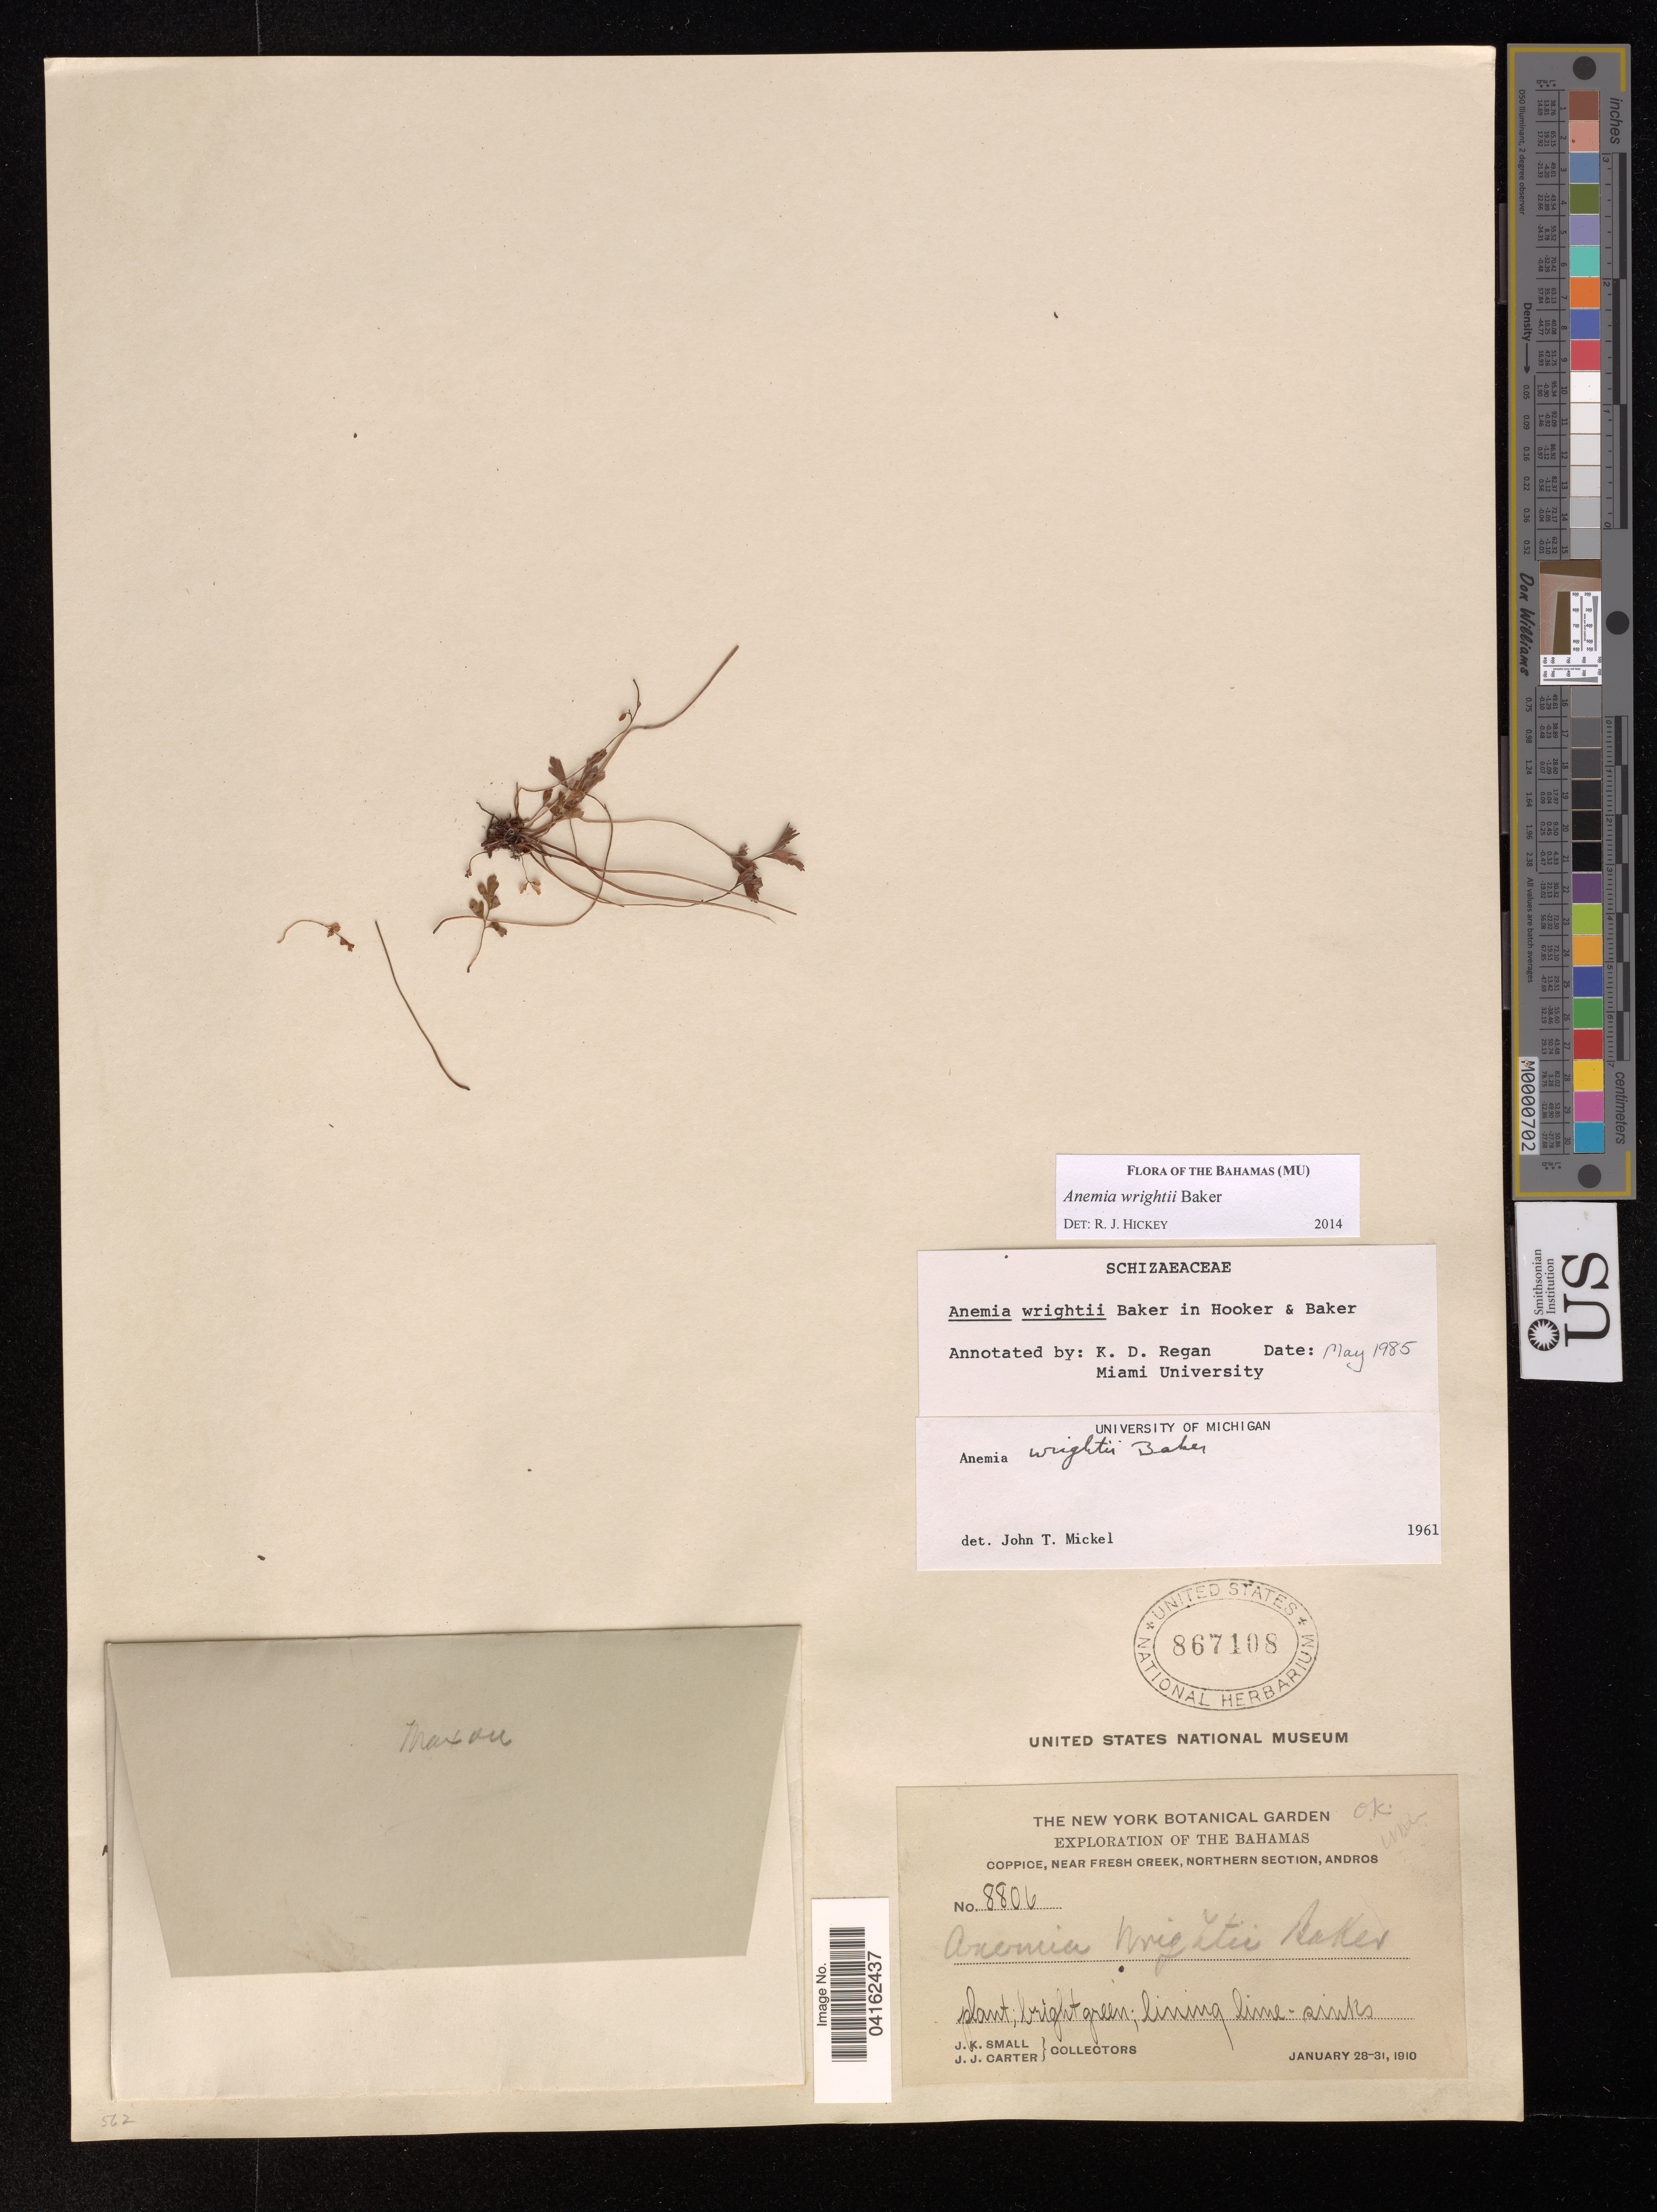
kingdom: Plantae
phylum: Tracheophyta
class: Polypodiopsida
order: Schizaeales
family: Anemiaceae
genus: Anemia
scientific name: Anemia wrightii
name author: Baker in Hook. & Baker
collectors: J. K. Small & J. Carter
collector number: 8806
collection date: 1910-01-28/1910-01-31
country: Bahamas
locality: Coppice, near Fresh Creek, Northern Section, Andros.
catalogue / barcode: US 867108